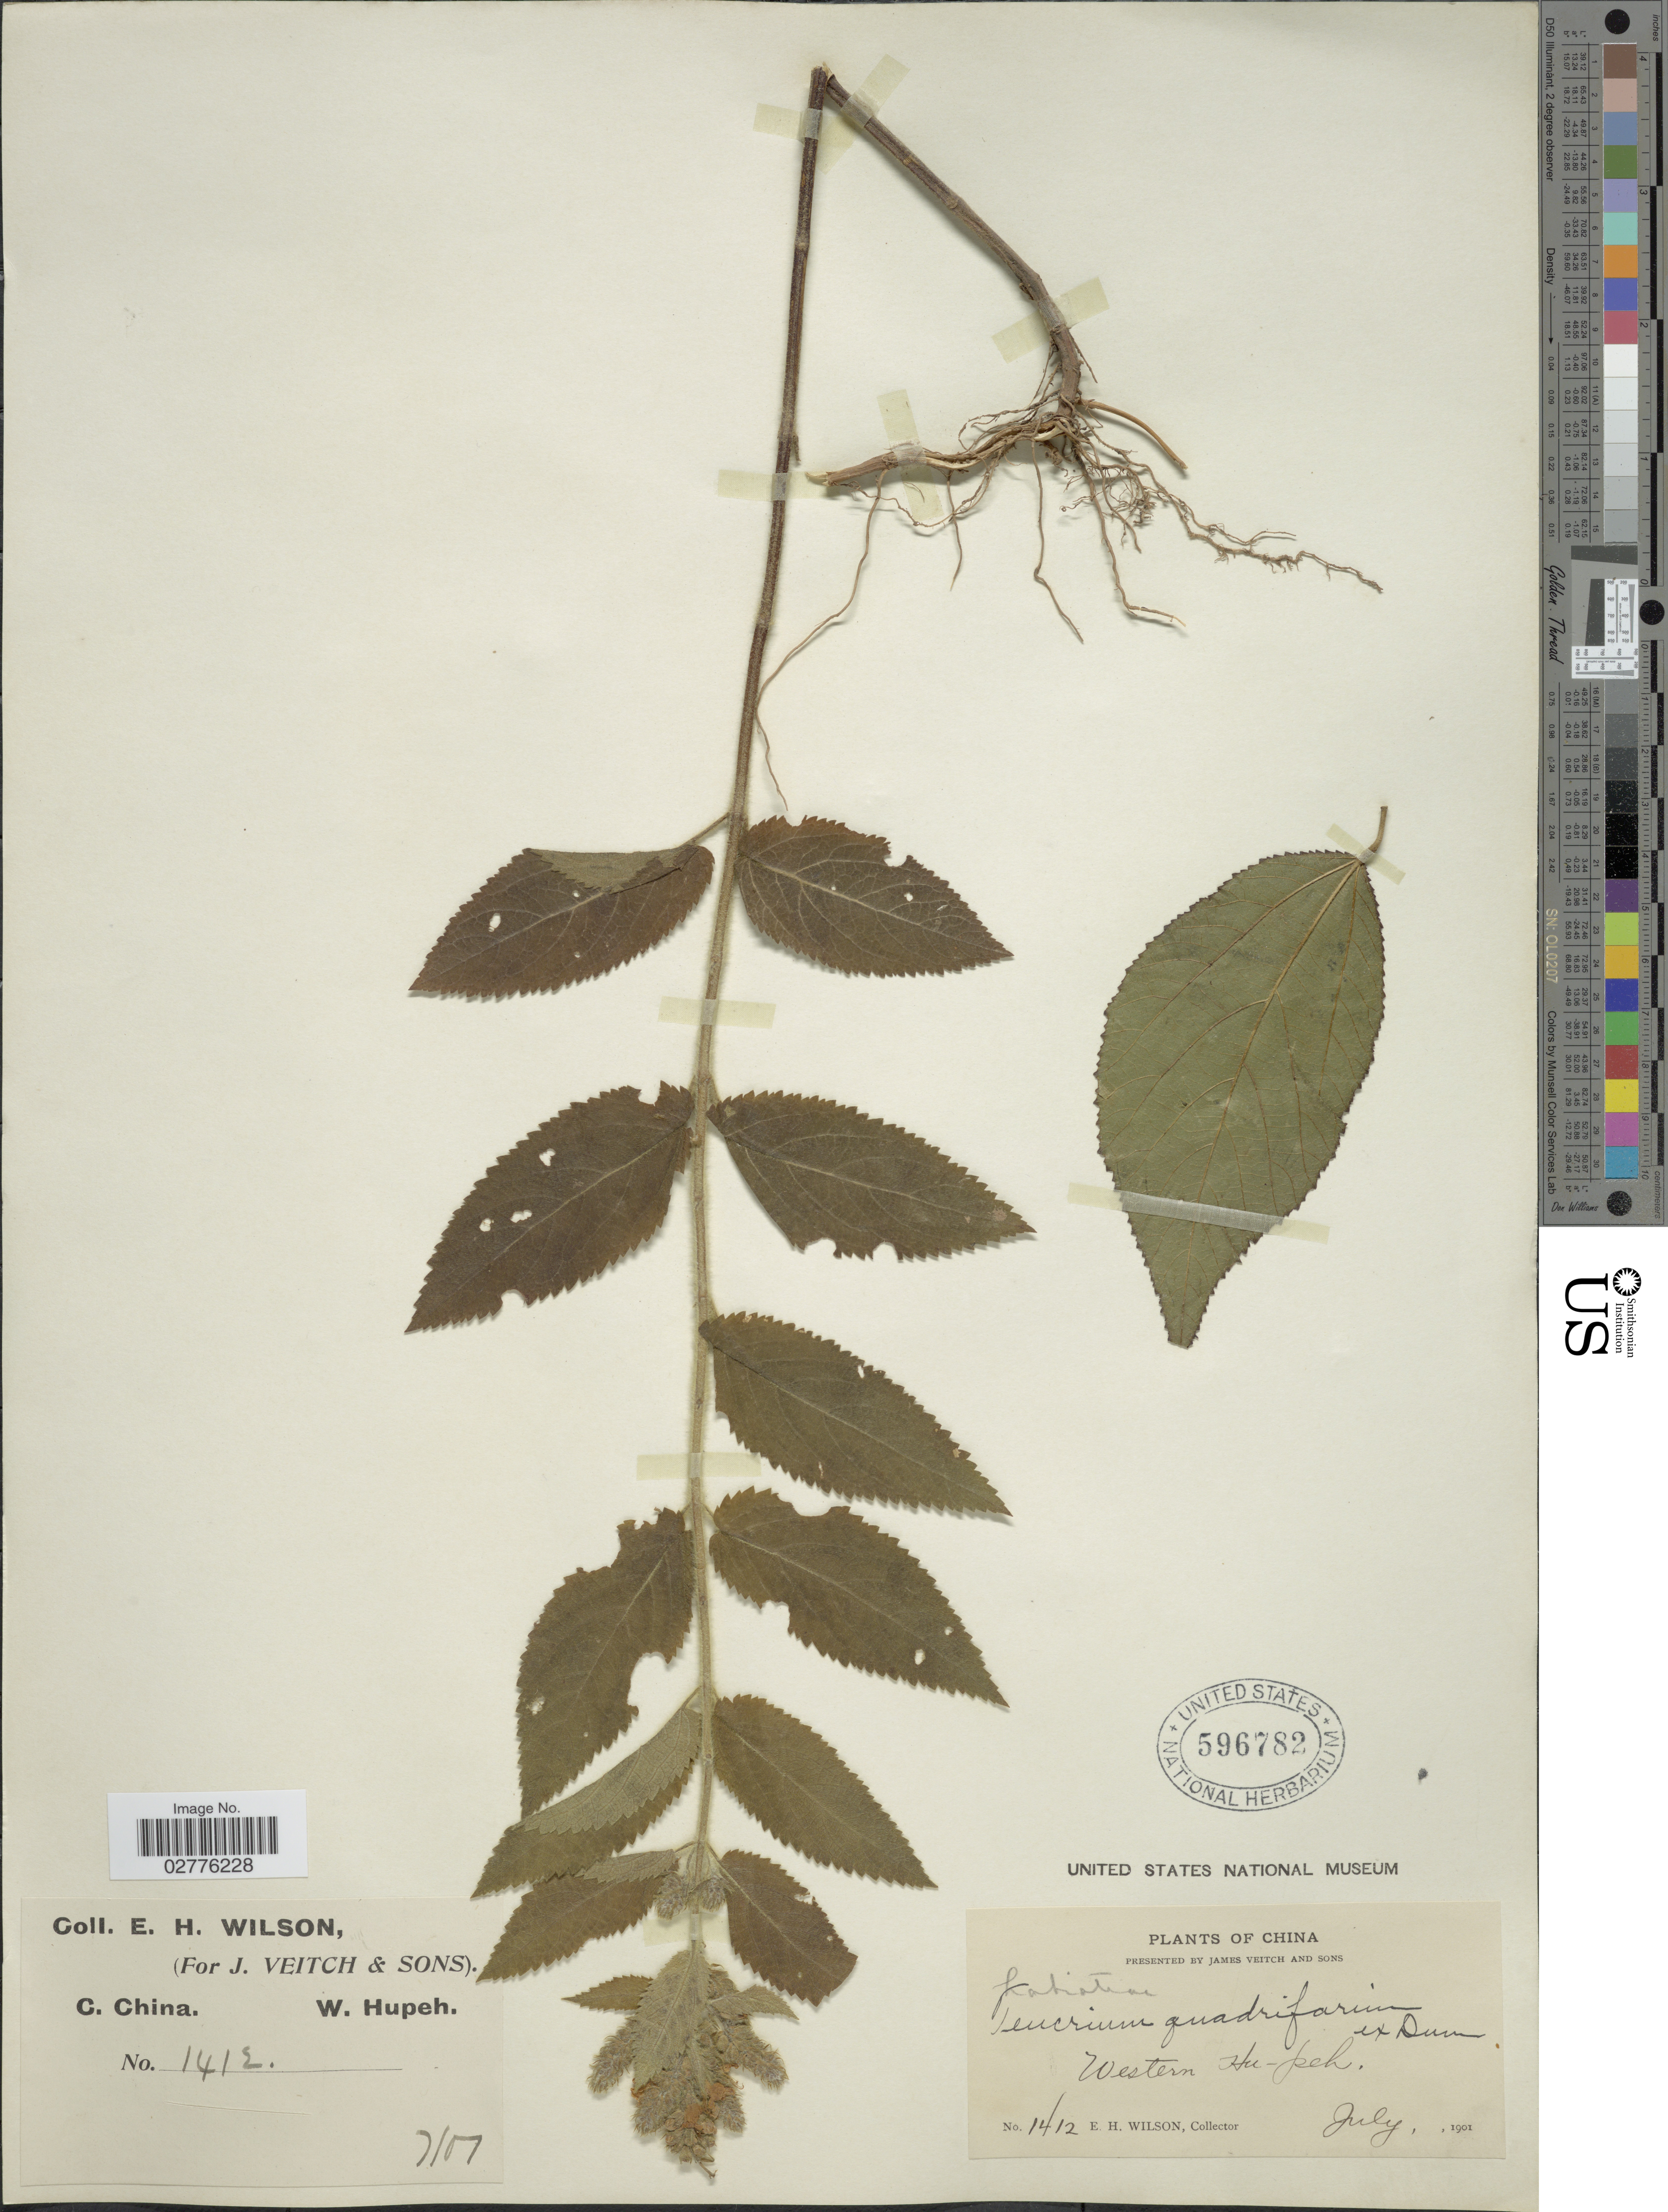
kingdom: Plantae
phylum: Tracheophyta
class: Magnoliopsida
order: Lamiales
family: Lamiaceae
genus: Teucrium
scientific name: Teucrium quadrifarium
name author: Buch.-Ham. ex D. Don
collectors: E. Wilson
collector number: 1412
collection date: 1901-07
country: China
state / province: Hubei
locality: C. China, Western Hu-peh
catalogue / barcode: US 596782